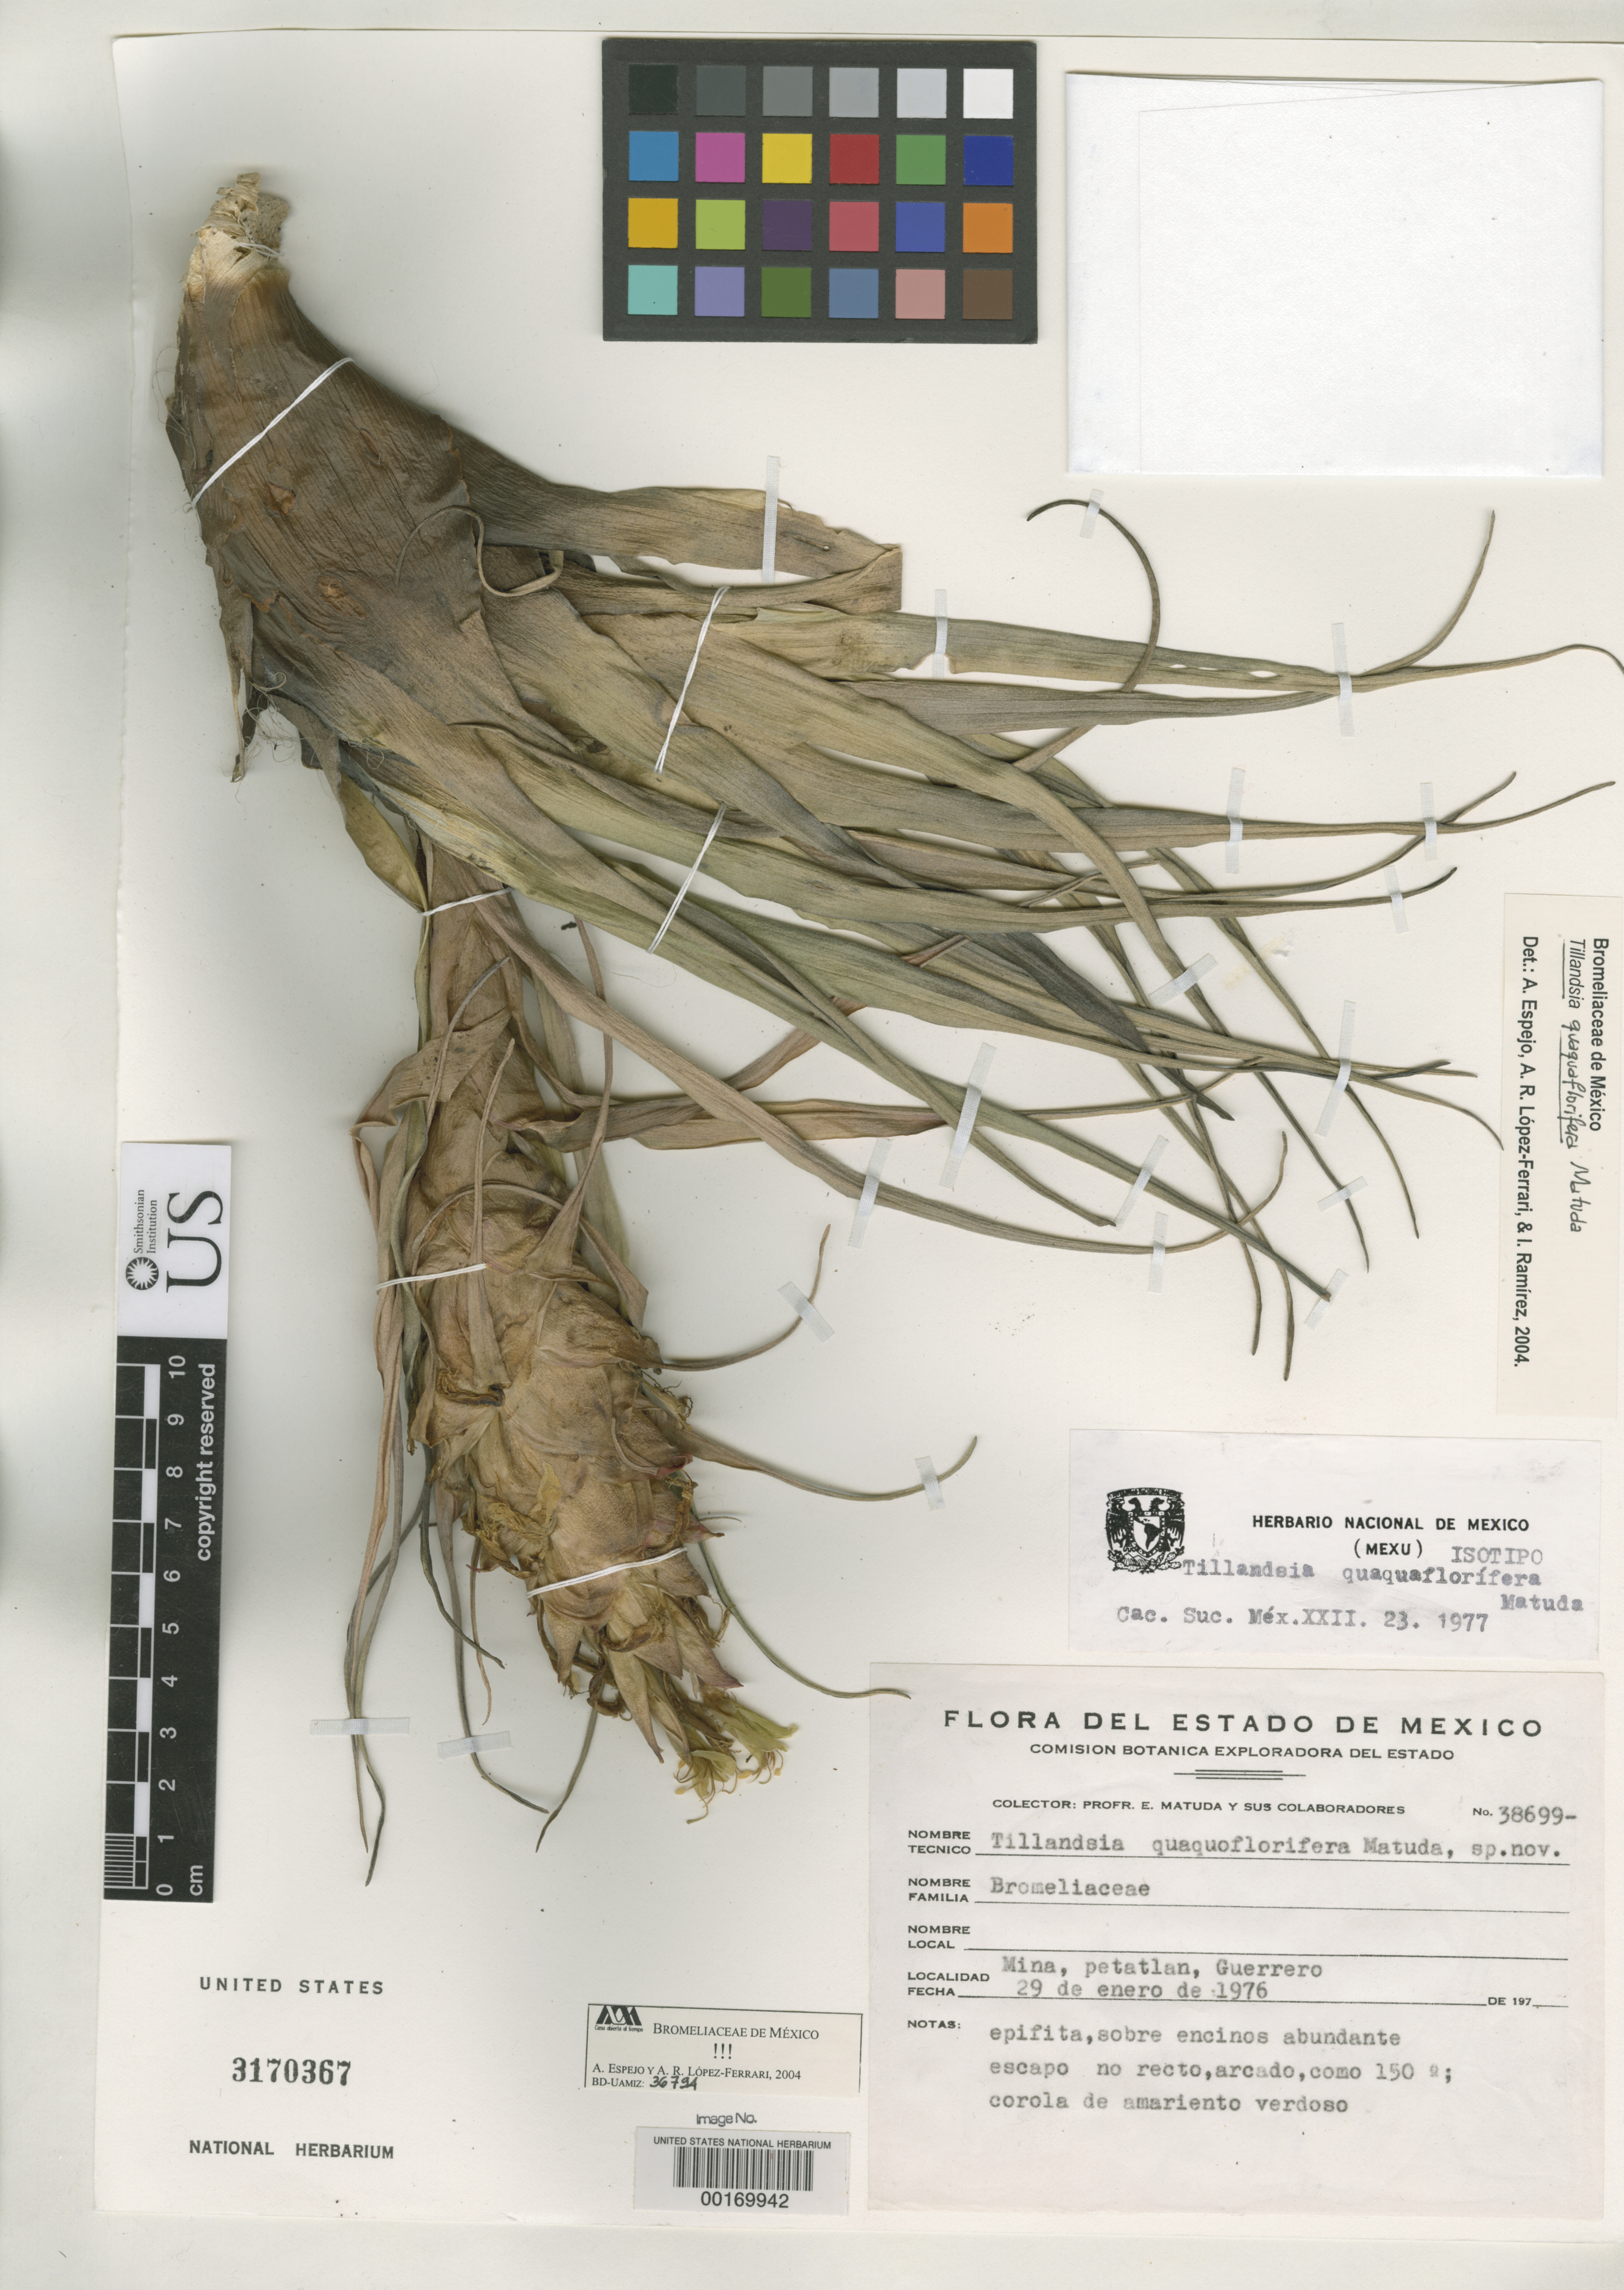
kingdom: Plantae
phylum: Tracheophyta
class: Liliopsida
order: Poales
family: Bromeliaceae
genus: Tillandsia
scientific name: Tillandsia quaquaflorifera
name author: Matuda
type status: Isotype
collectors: E. Matuda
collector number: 38699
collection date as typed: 29 Jan 1976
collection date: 1976-01-29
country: Mexico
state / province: Guerrero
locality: Mina, Petatlan.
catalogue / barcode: US 3170367